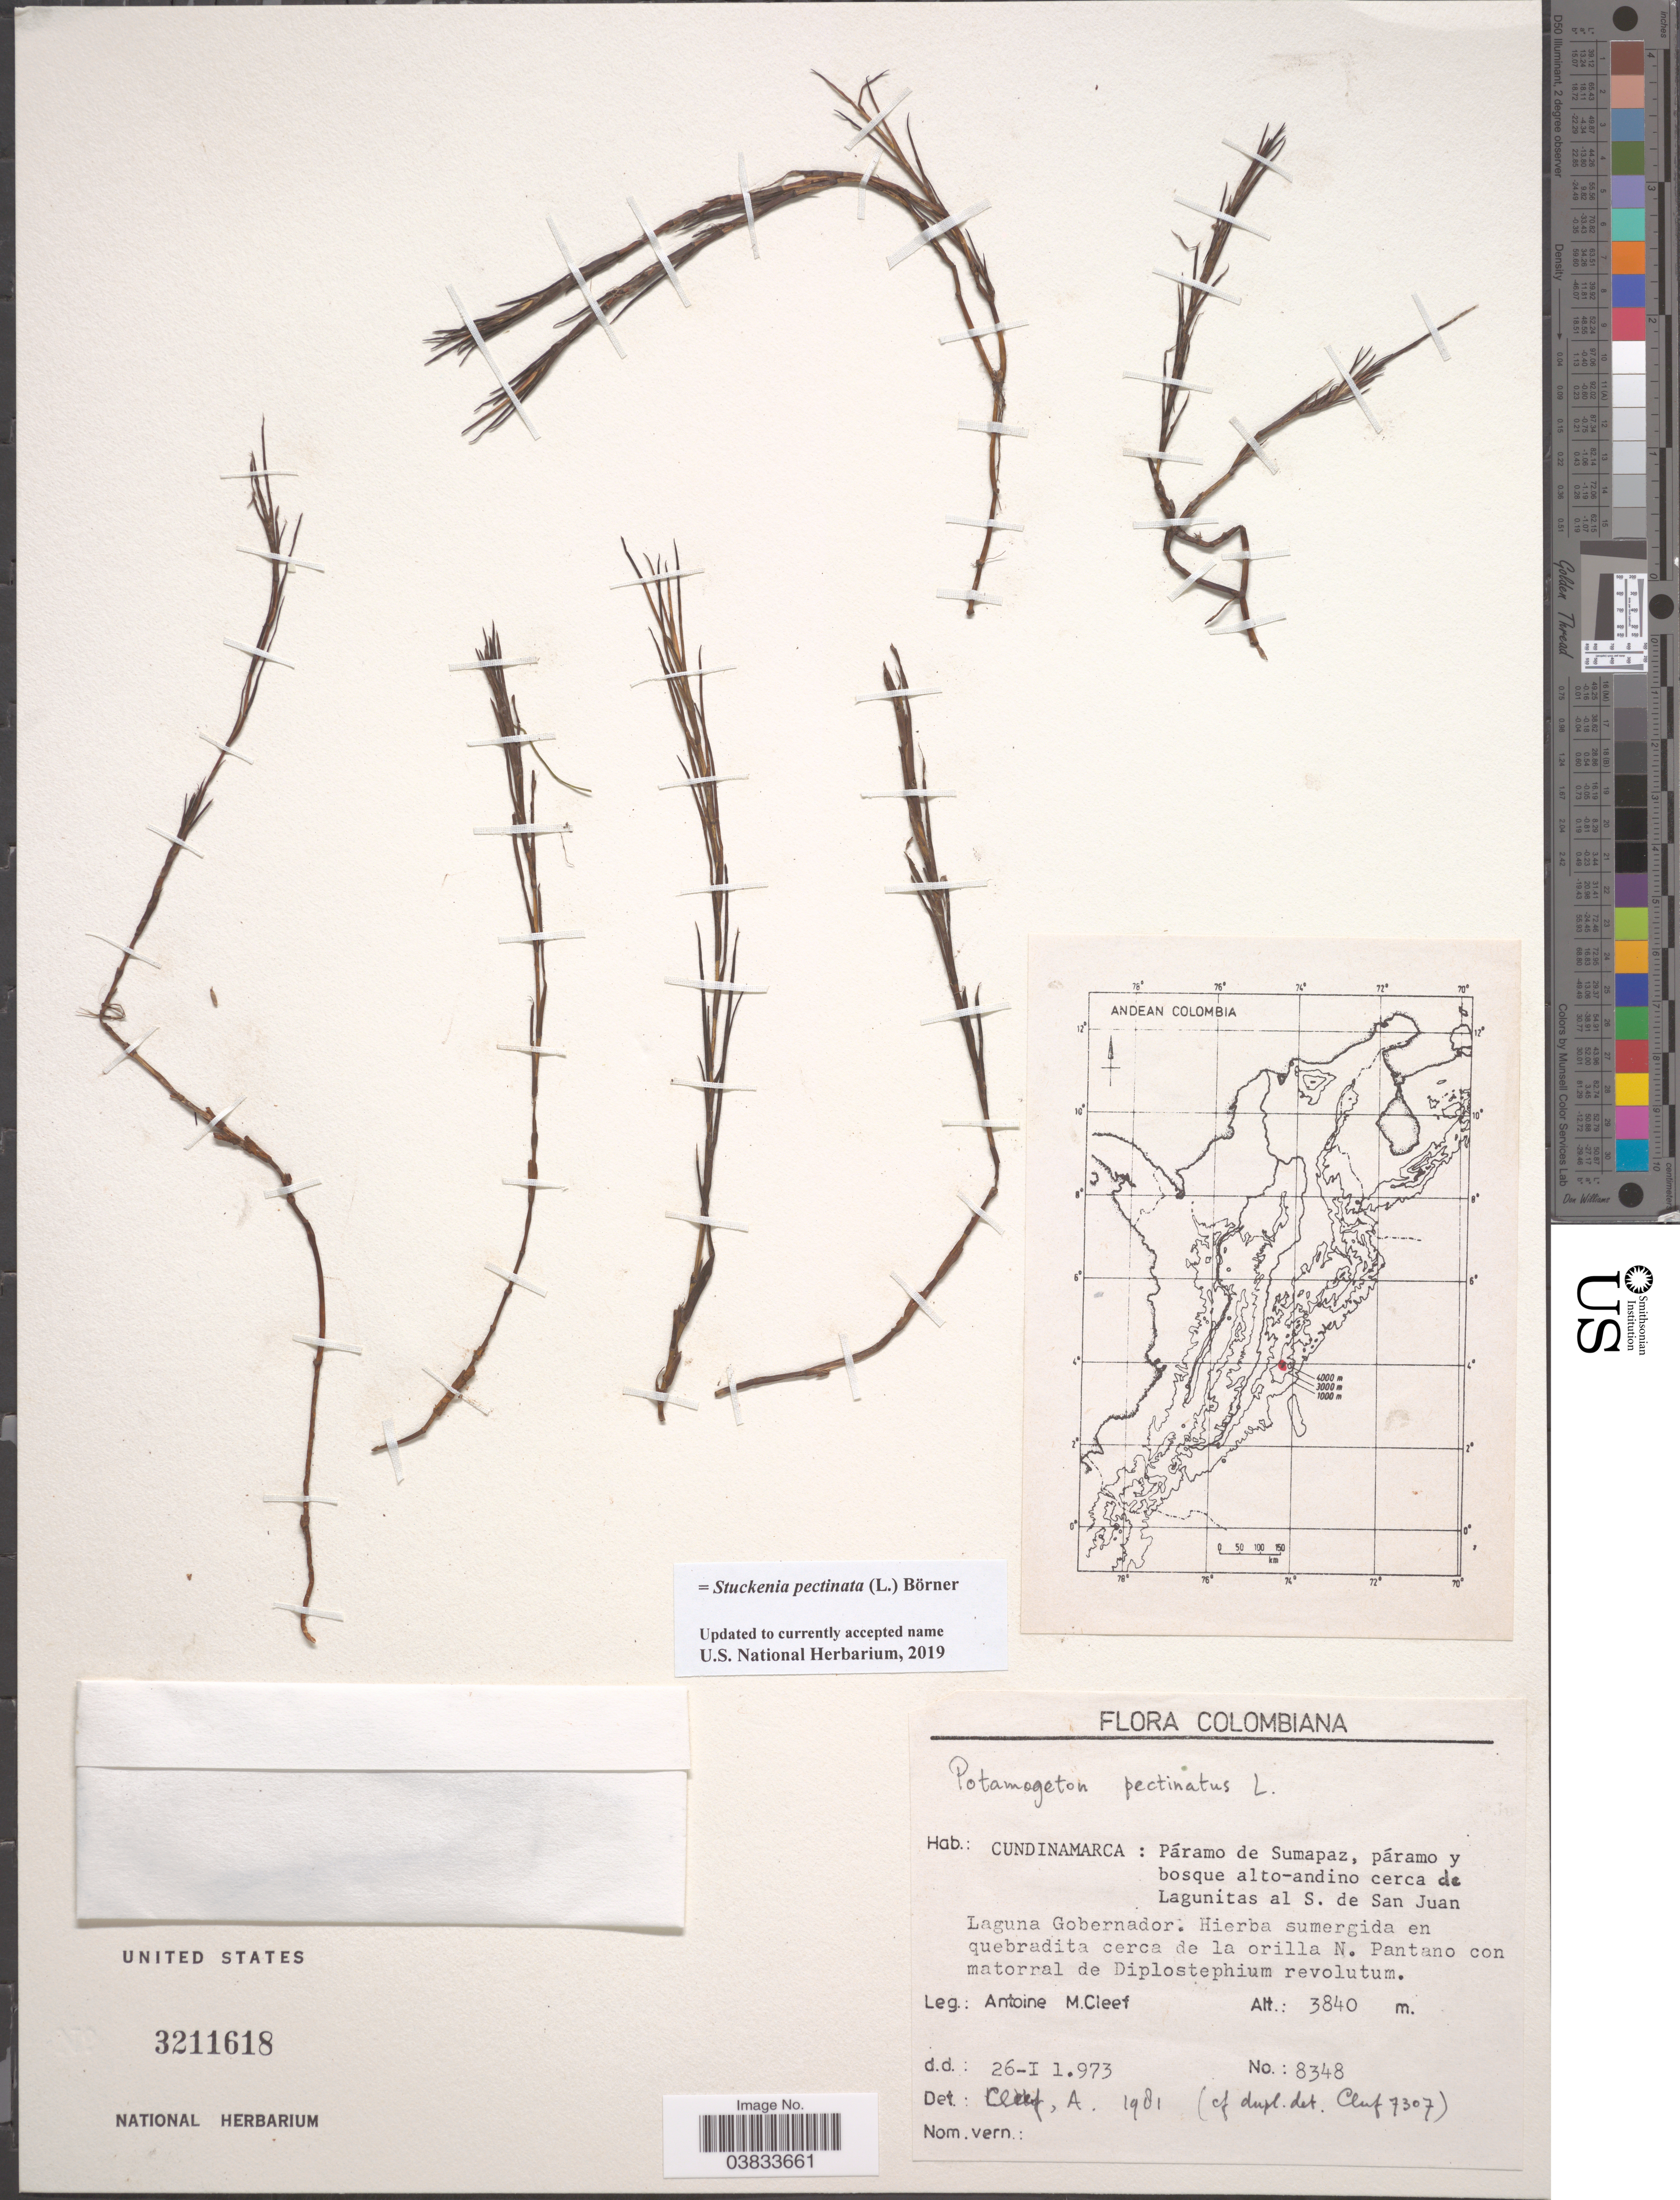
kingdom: Plantae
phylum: Tracheophyta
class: Liliopsida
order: Alismatales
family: Potamogetonaceae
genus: Stuckenia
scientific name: Stuckenia pectinata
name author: (L.) Börner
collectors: A. M. Cleef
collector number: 8348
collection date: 1973-01-26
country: Colombia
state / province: Cundinamarca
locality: Andean Colombia. Páramo de Sumapaz, páramo y bosque alto-andino cerca de Lagunitas al S. de San Juan. Laguna Gobernador. Hierba sumergida en quebradita cerca de la orilla N. Pantano con matorral de Diplostephium revolutum.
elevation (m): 3840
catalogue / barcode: US 3211618